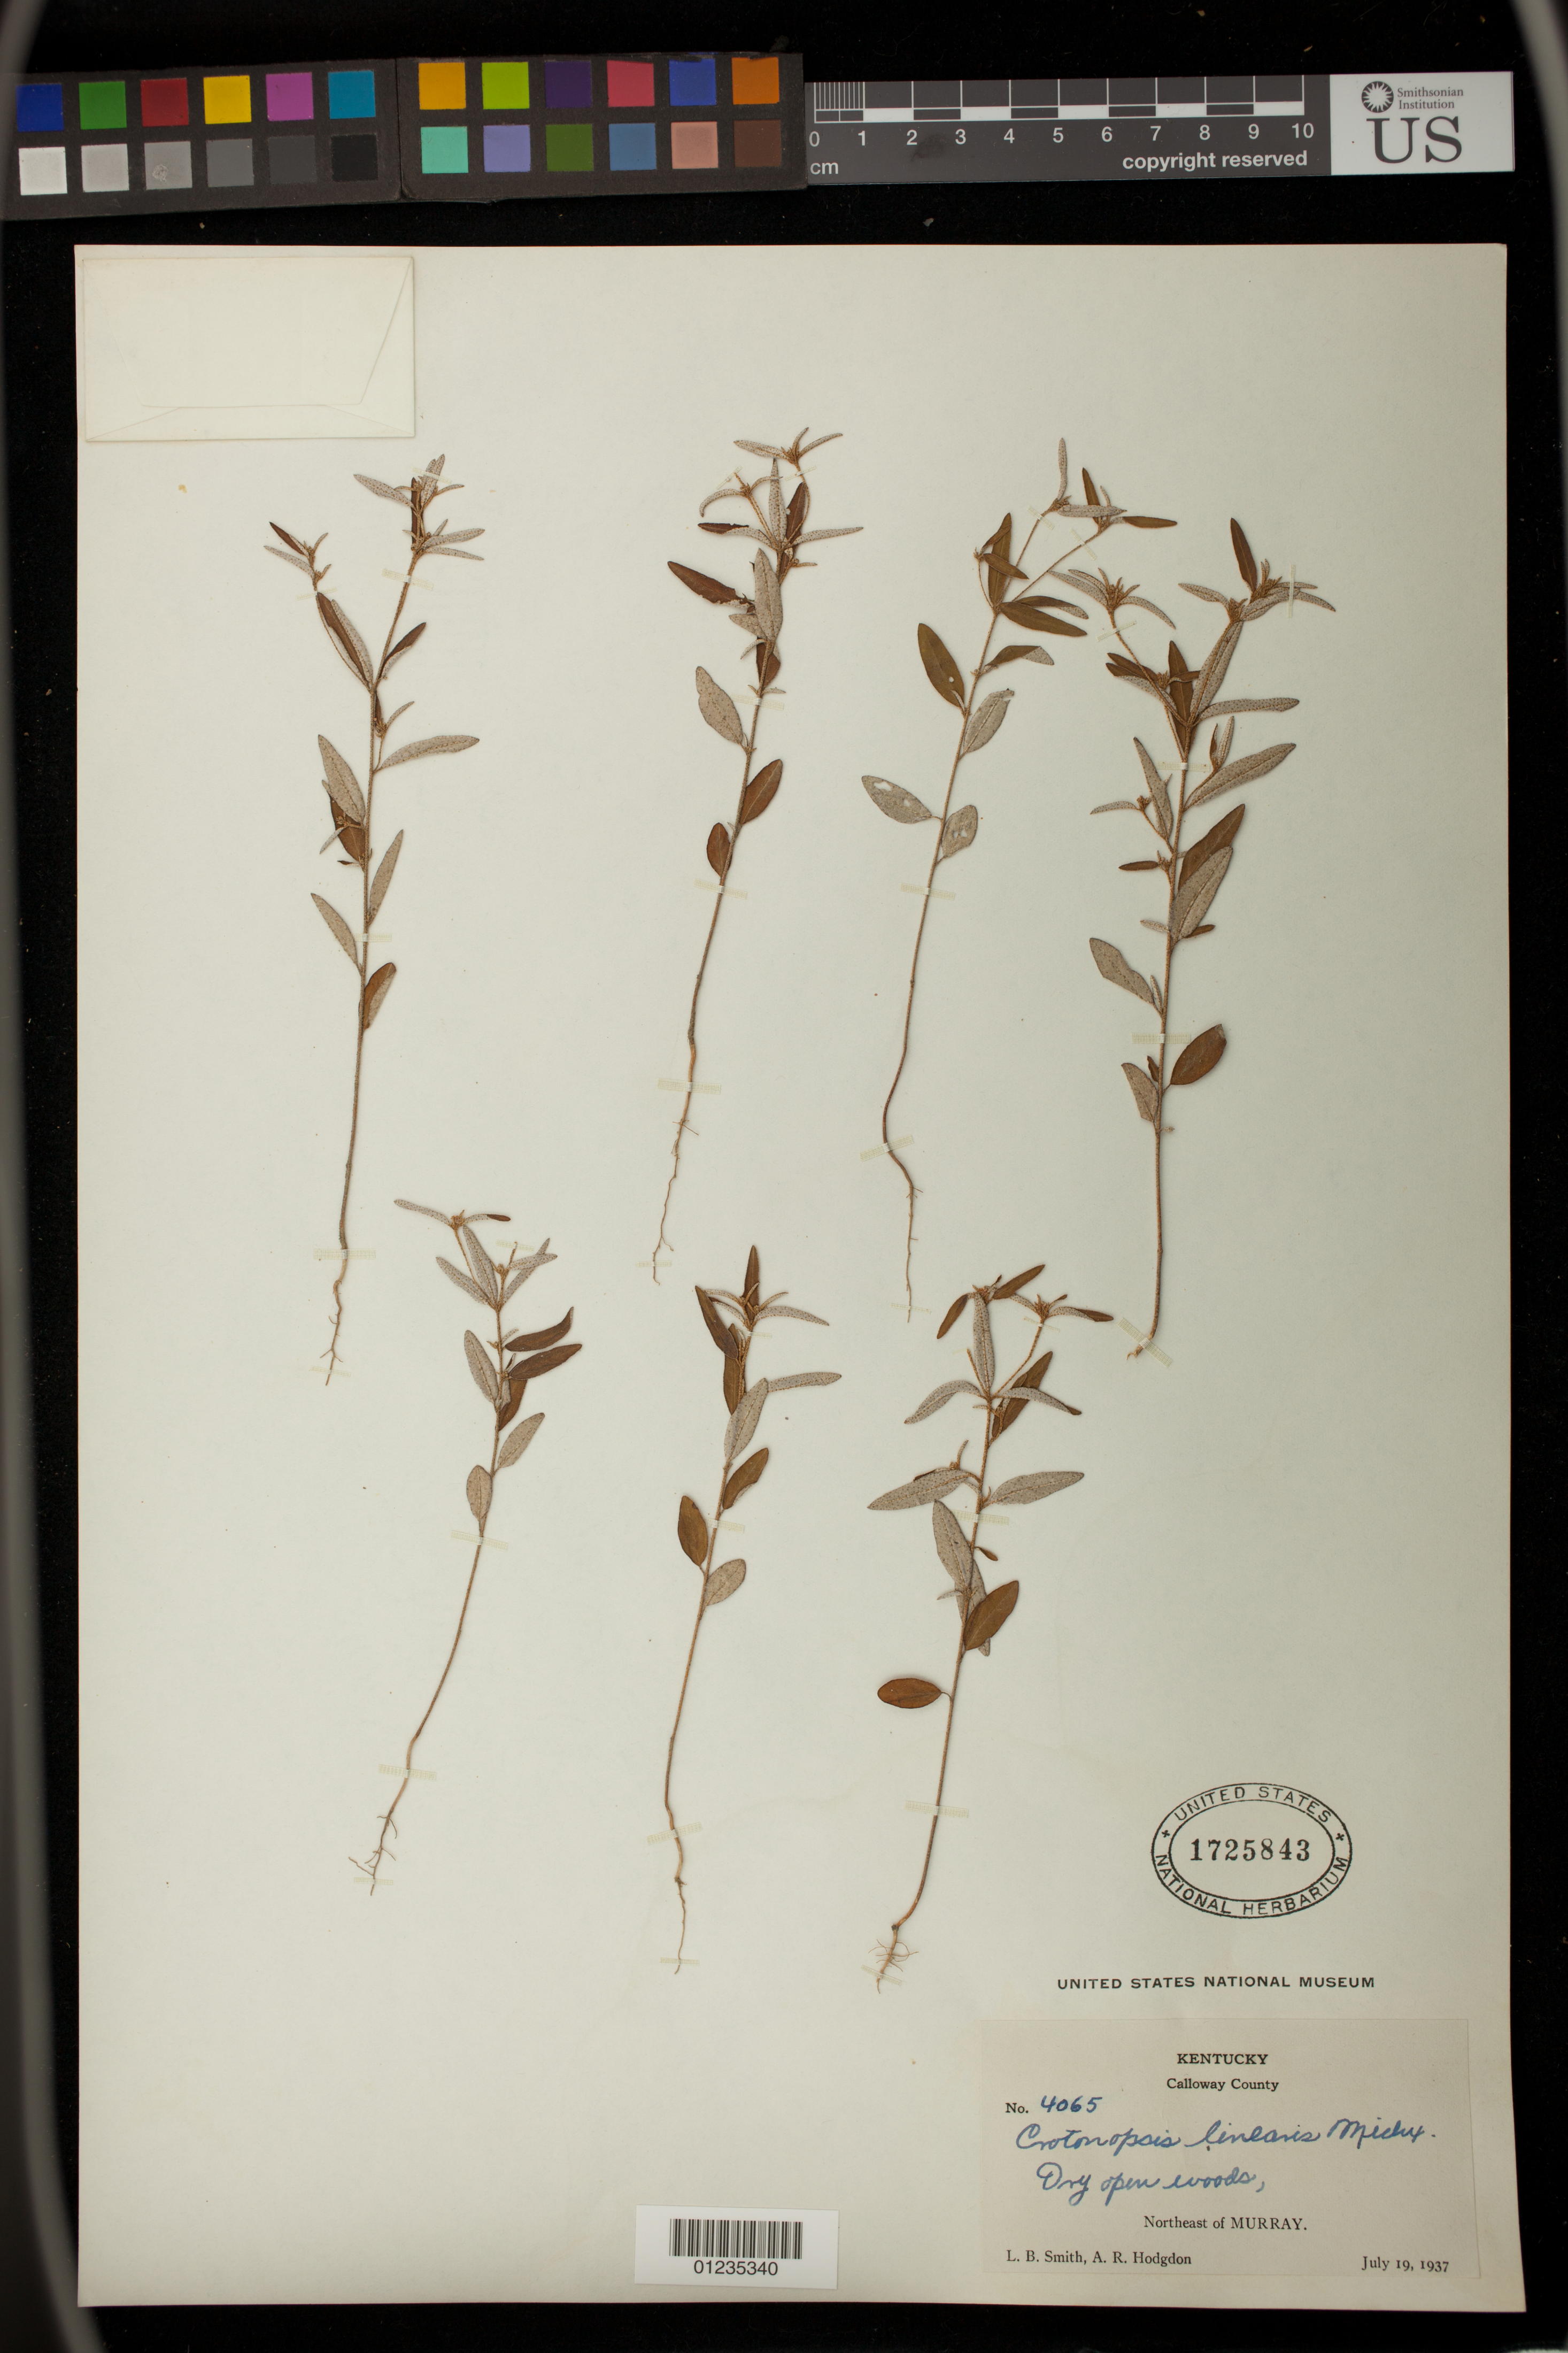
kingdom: Plantae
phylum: Tracheophyta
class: Magnoliopsida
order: Malpighiales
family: Euphorbiaceae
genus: Crotonopsis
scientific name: Crotonopsis elliptica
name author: Willd.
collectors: L. Smith & A. R. Hodgdon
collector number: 4065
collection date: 1937-07-19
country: United States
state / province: Kentucky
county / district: Calloway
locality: Northeast of Murray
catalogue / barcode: US 1725843